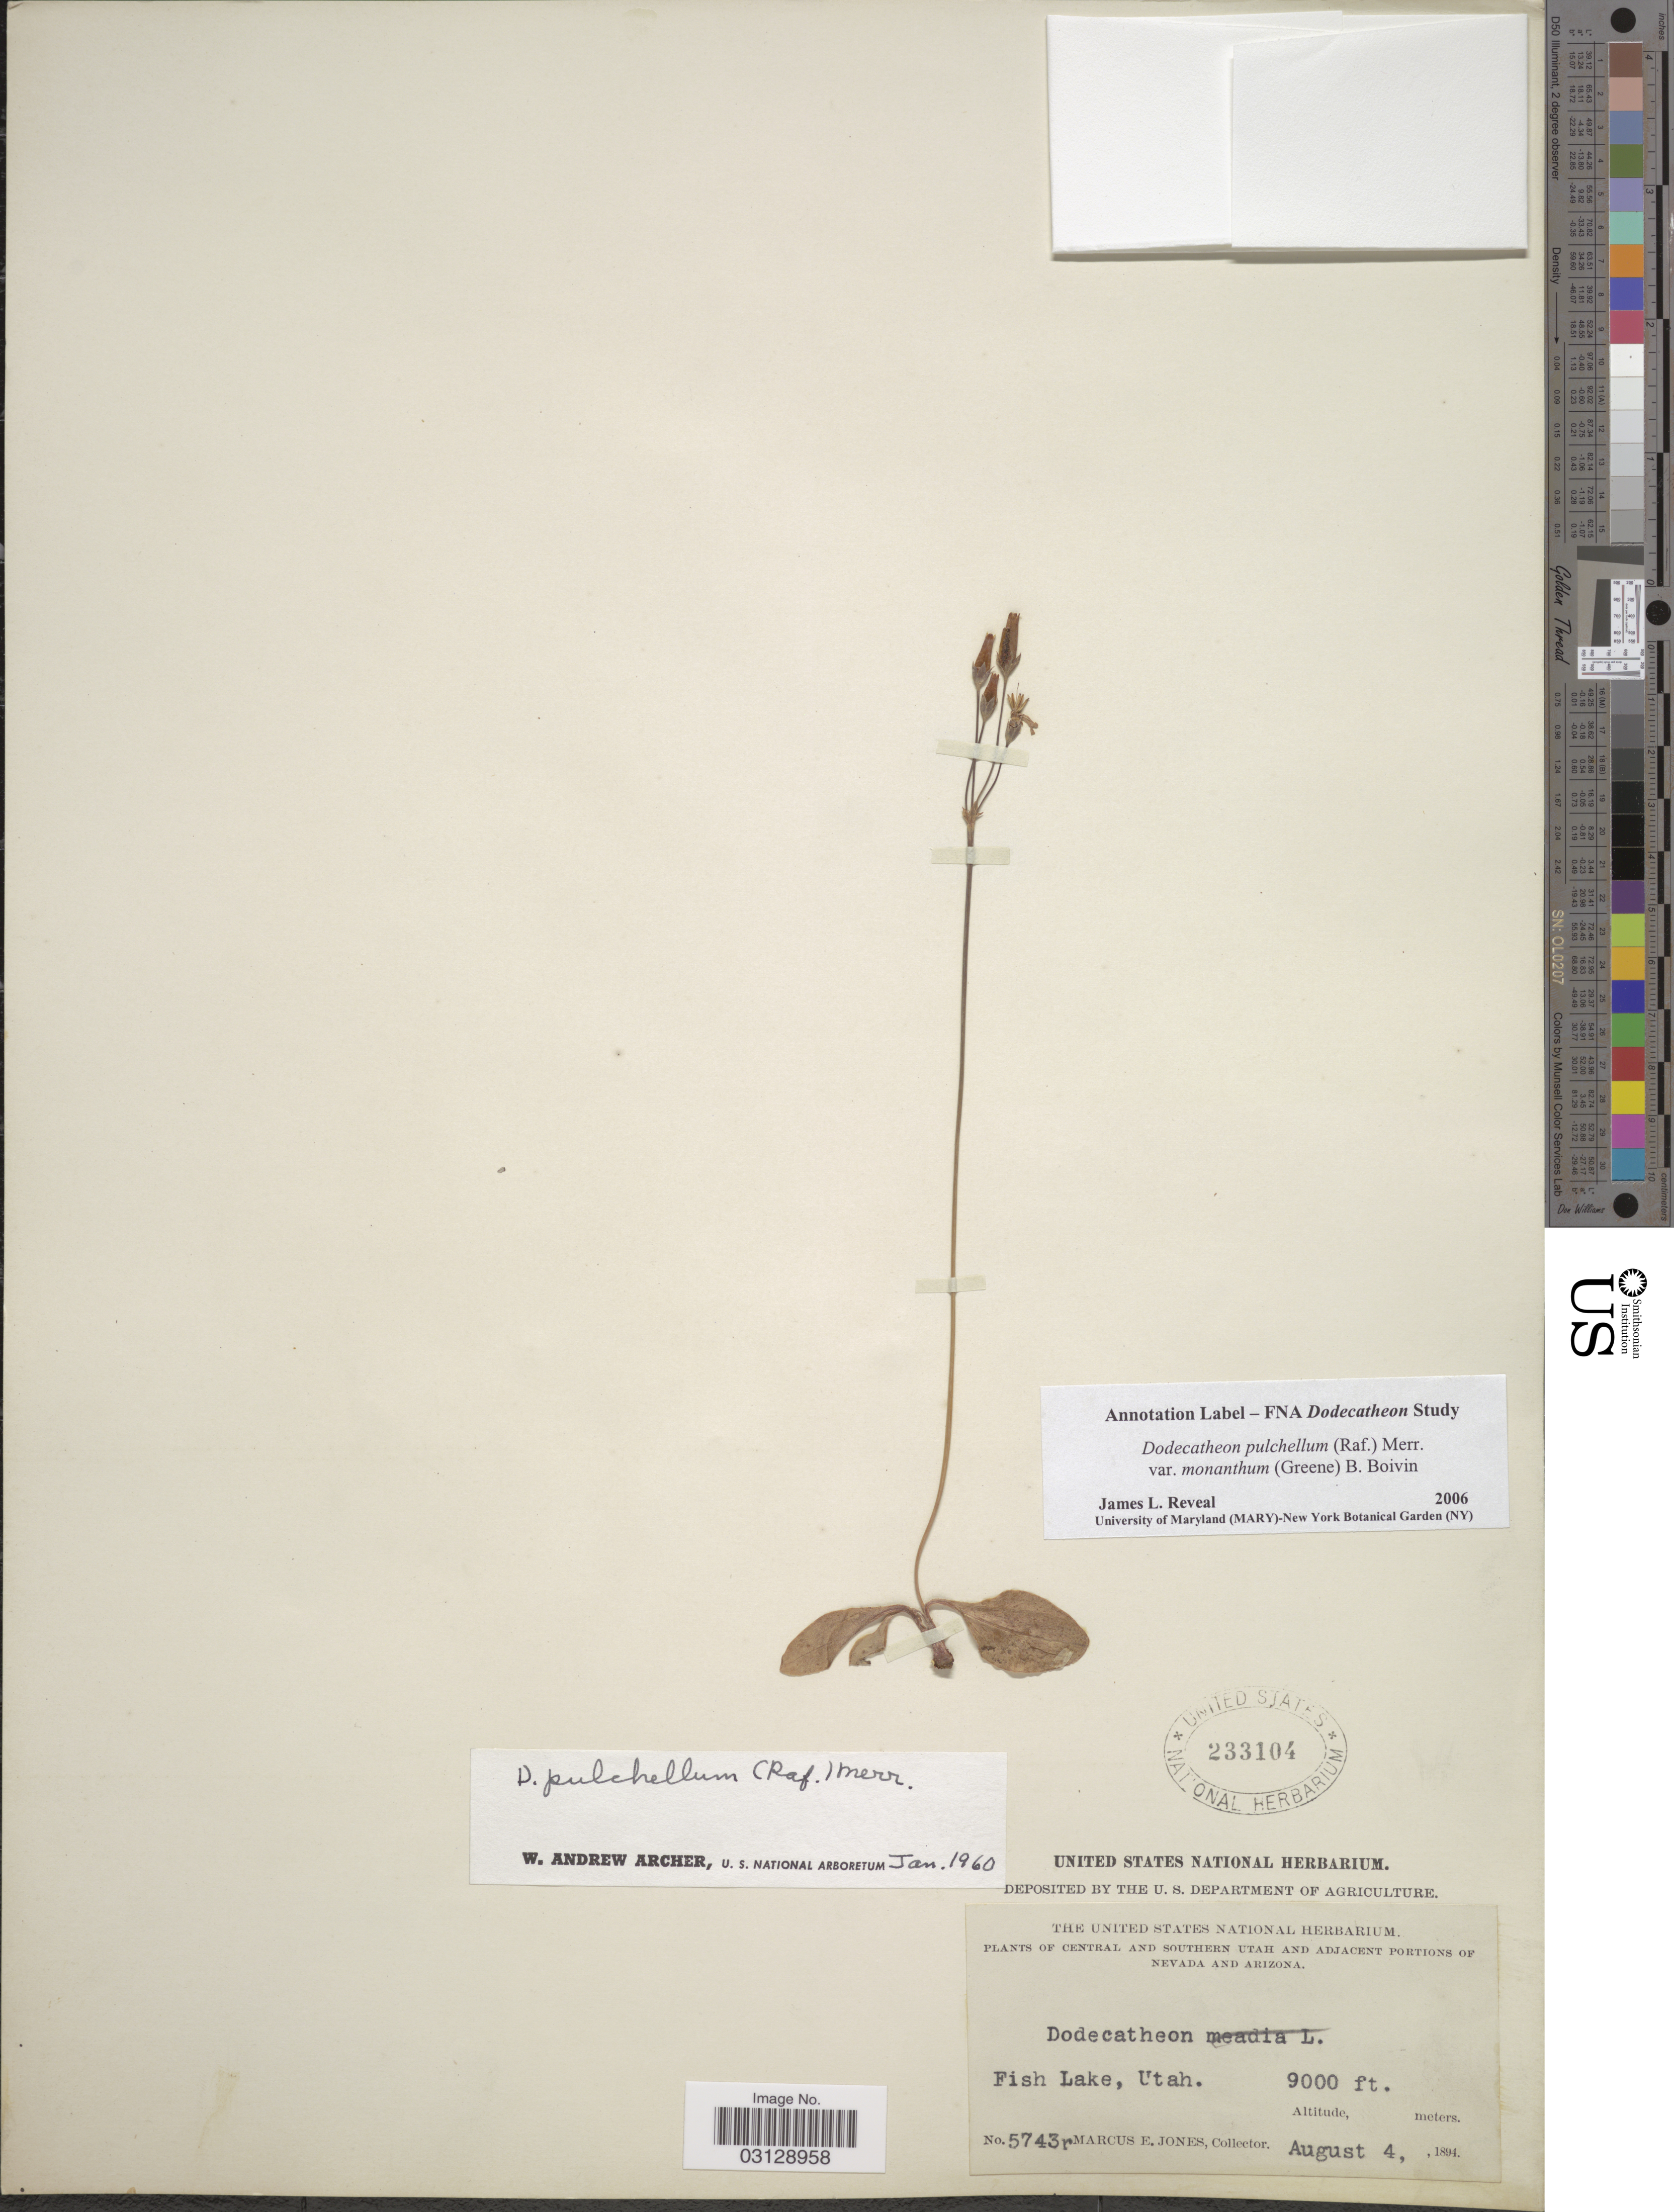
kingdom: Plantae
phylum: Tracheophyta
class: Magnoliopsida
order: Ericales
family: Primulaceae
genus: Dodecatheon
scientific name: Dodecatheon pulchellum subsp. monanthum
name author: (Greene) H.J. Thomps. ex Munz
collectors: M. E. Jones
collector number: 5743r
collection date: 1894-08-04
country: United States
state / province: Utah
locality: Central and Southern Utah. Fish Lake.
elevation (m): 2743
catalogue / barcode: US 233104